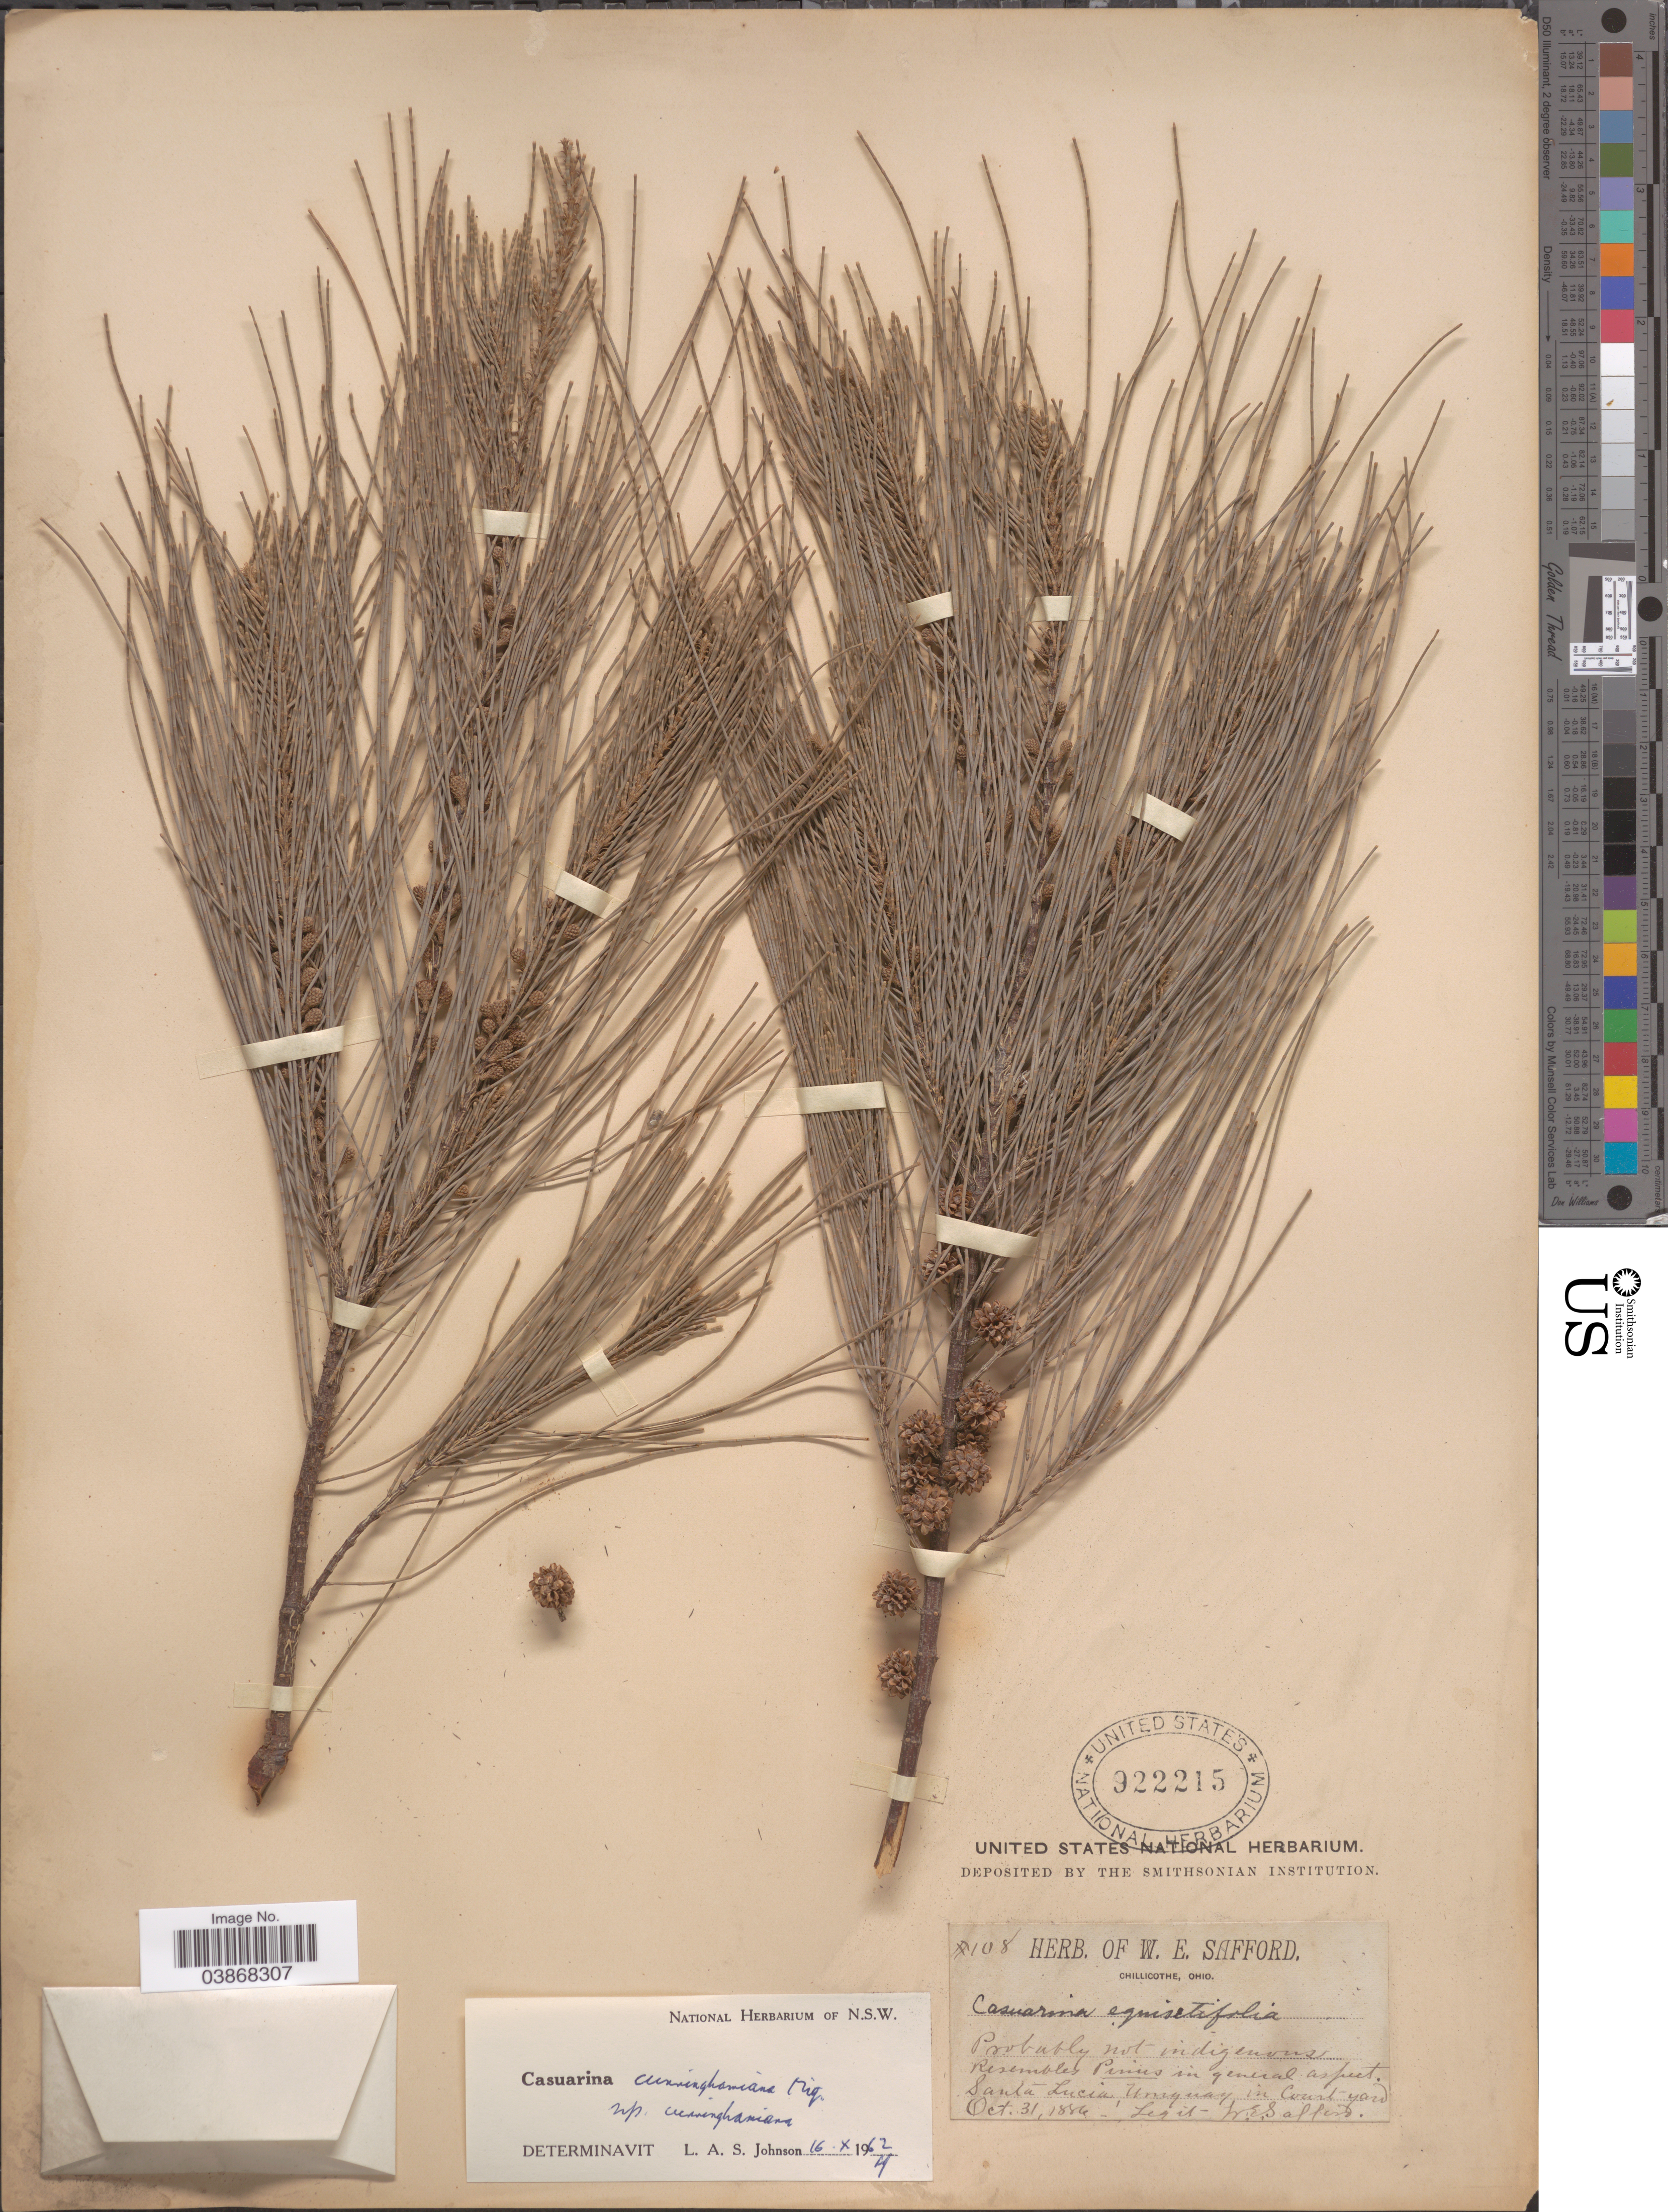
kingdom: Plantae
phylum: Tracheophyta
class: Magnoliopsida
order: Fagales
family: Casuarinaceae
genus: Casuarina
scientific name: Casuarina cunninghamiana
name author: Miq.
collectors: W. E. Safford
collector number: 108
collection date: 1886-10-31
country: Uruguay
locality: Santa Lucia, in court-yard.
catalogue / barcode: US 922215